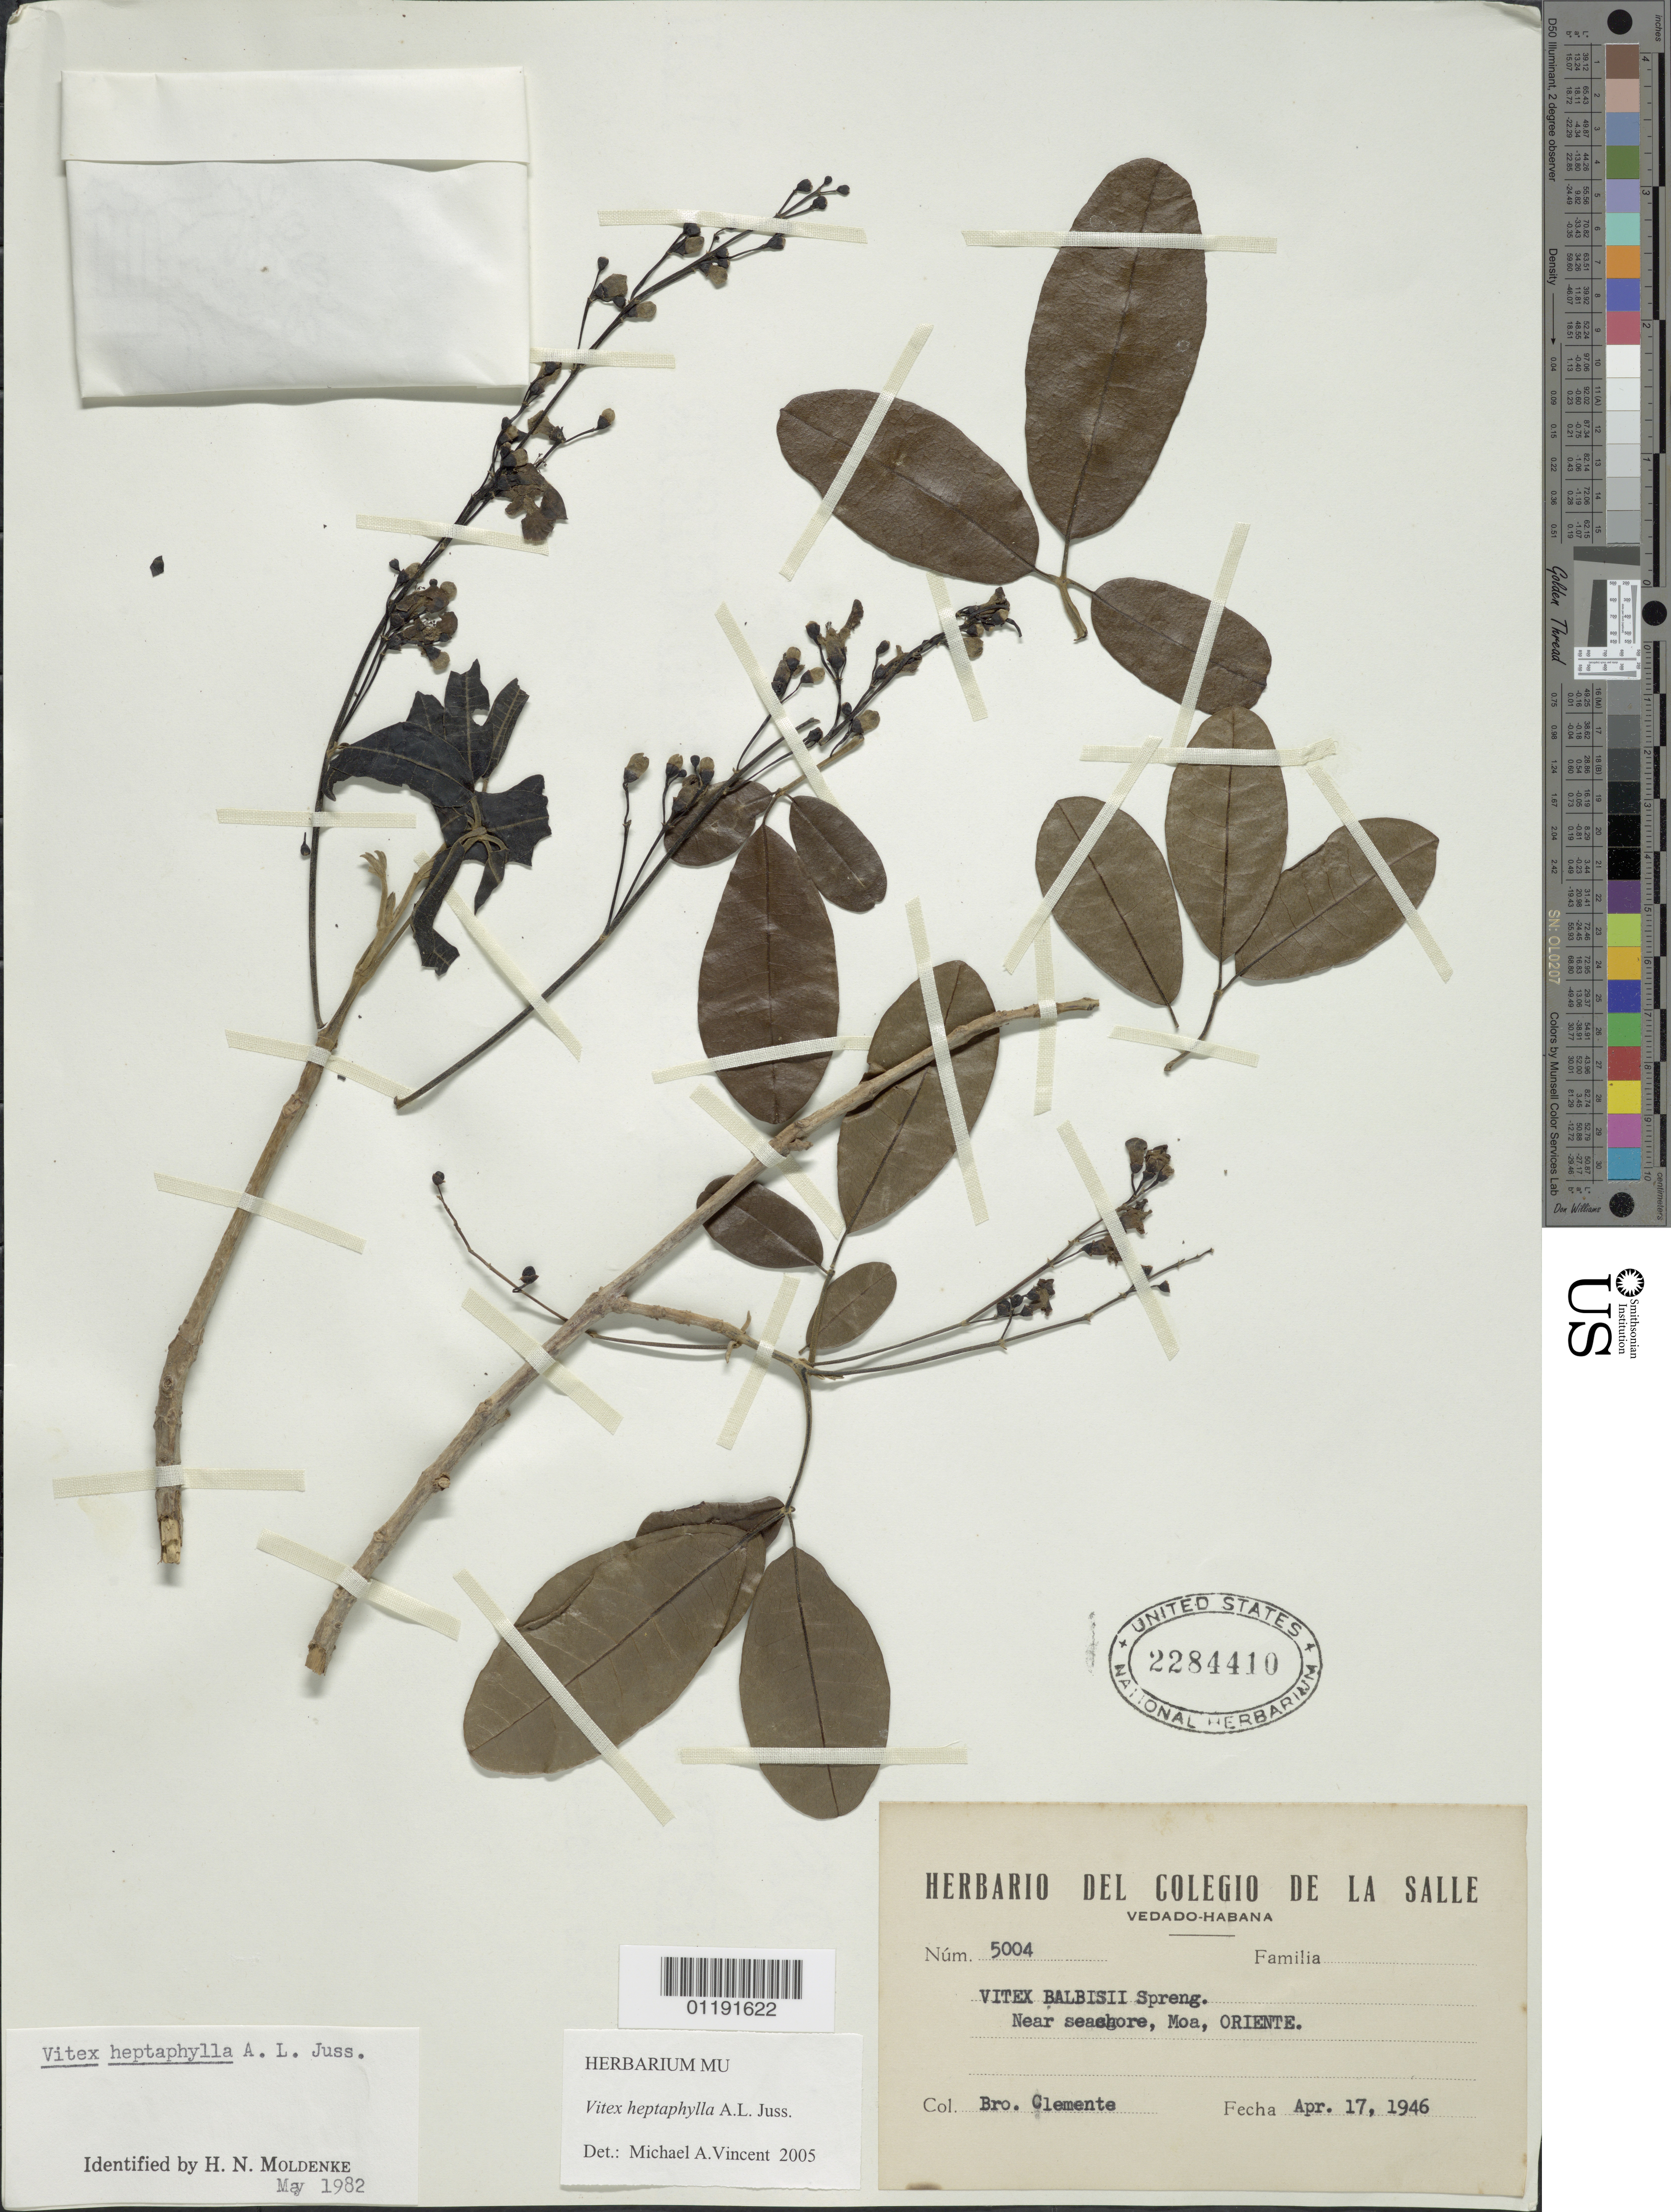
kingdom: Plantae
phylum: Tracheophyta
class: Magnoliopsida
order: Lamiales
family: Lamiaceae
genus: Vitex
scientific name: Vitex heptaphylla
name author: A. Juss.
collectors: Bro. Clemente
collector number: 5004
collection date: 1946-04-17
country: Cuba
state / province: Oriente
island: Cuba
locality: Moa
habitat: Near seashore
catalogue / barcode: US 2284410